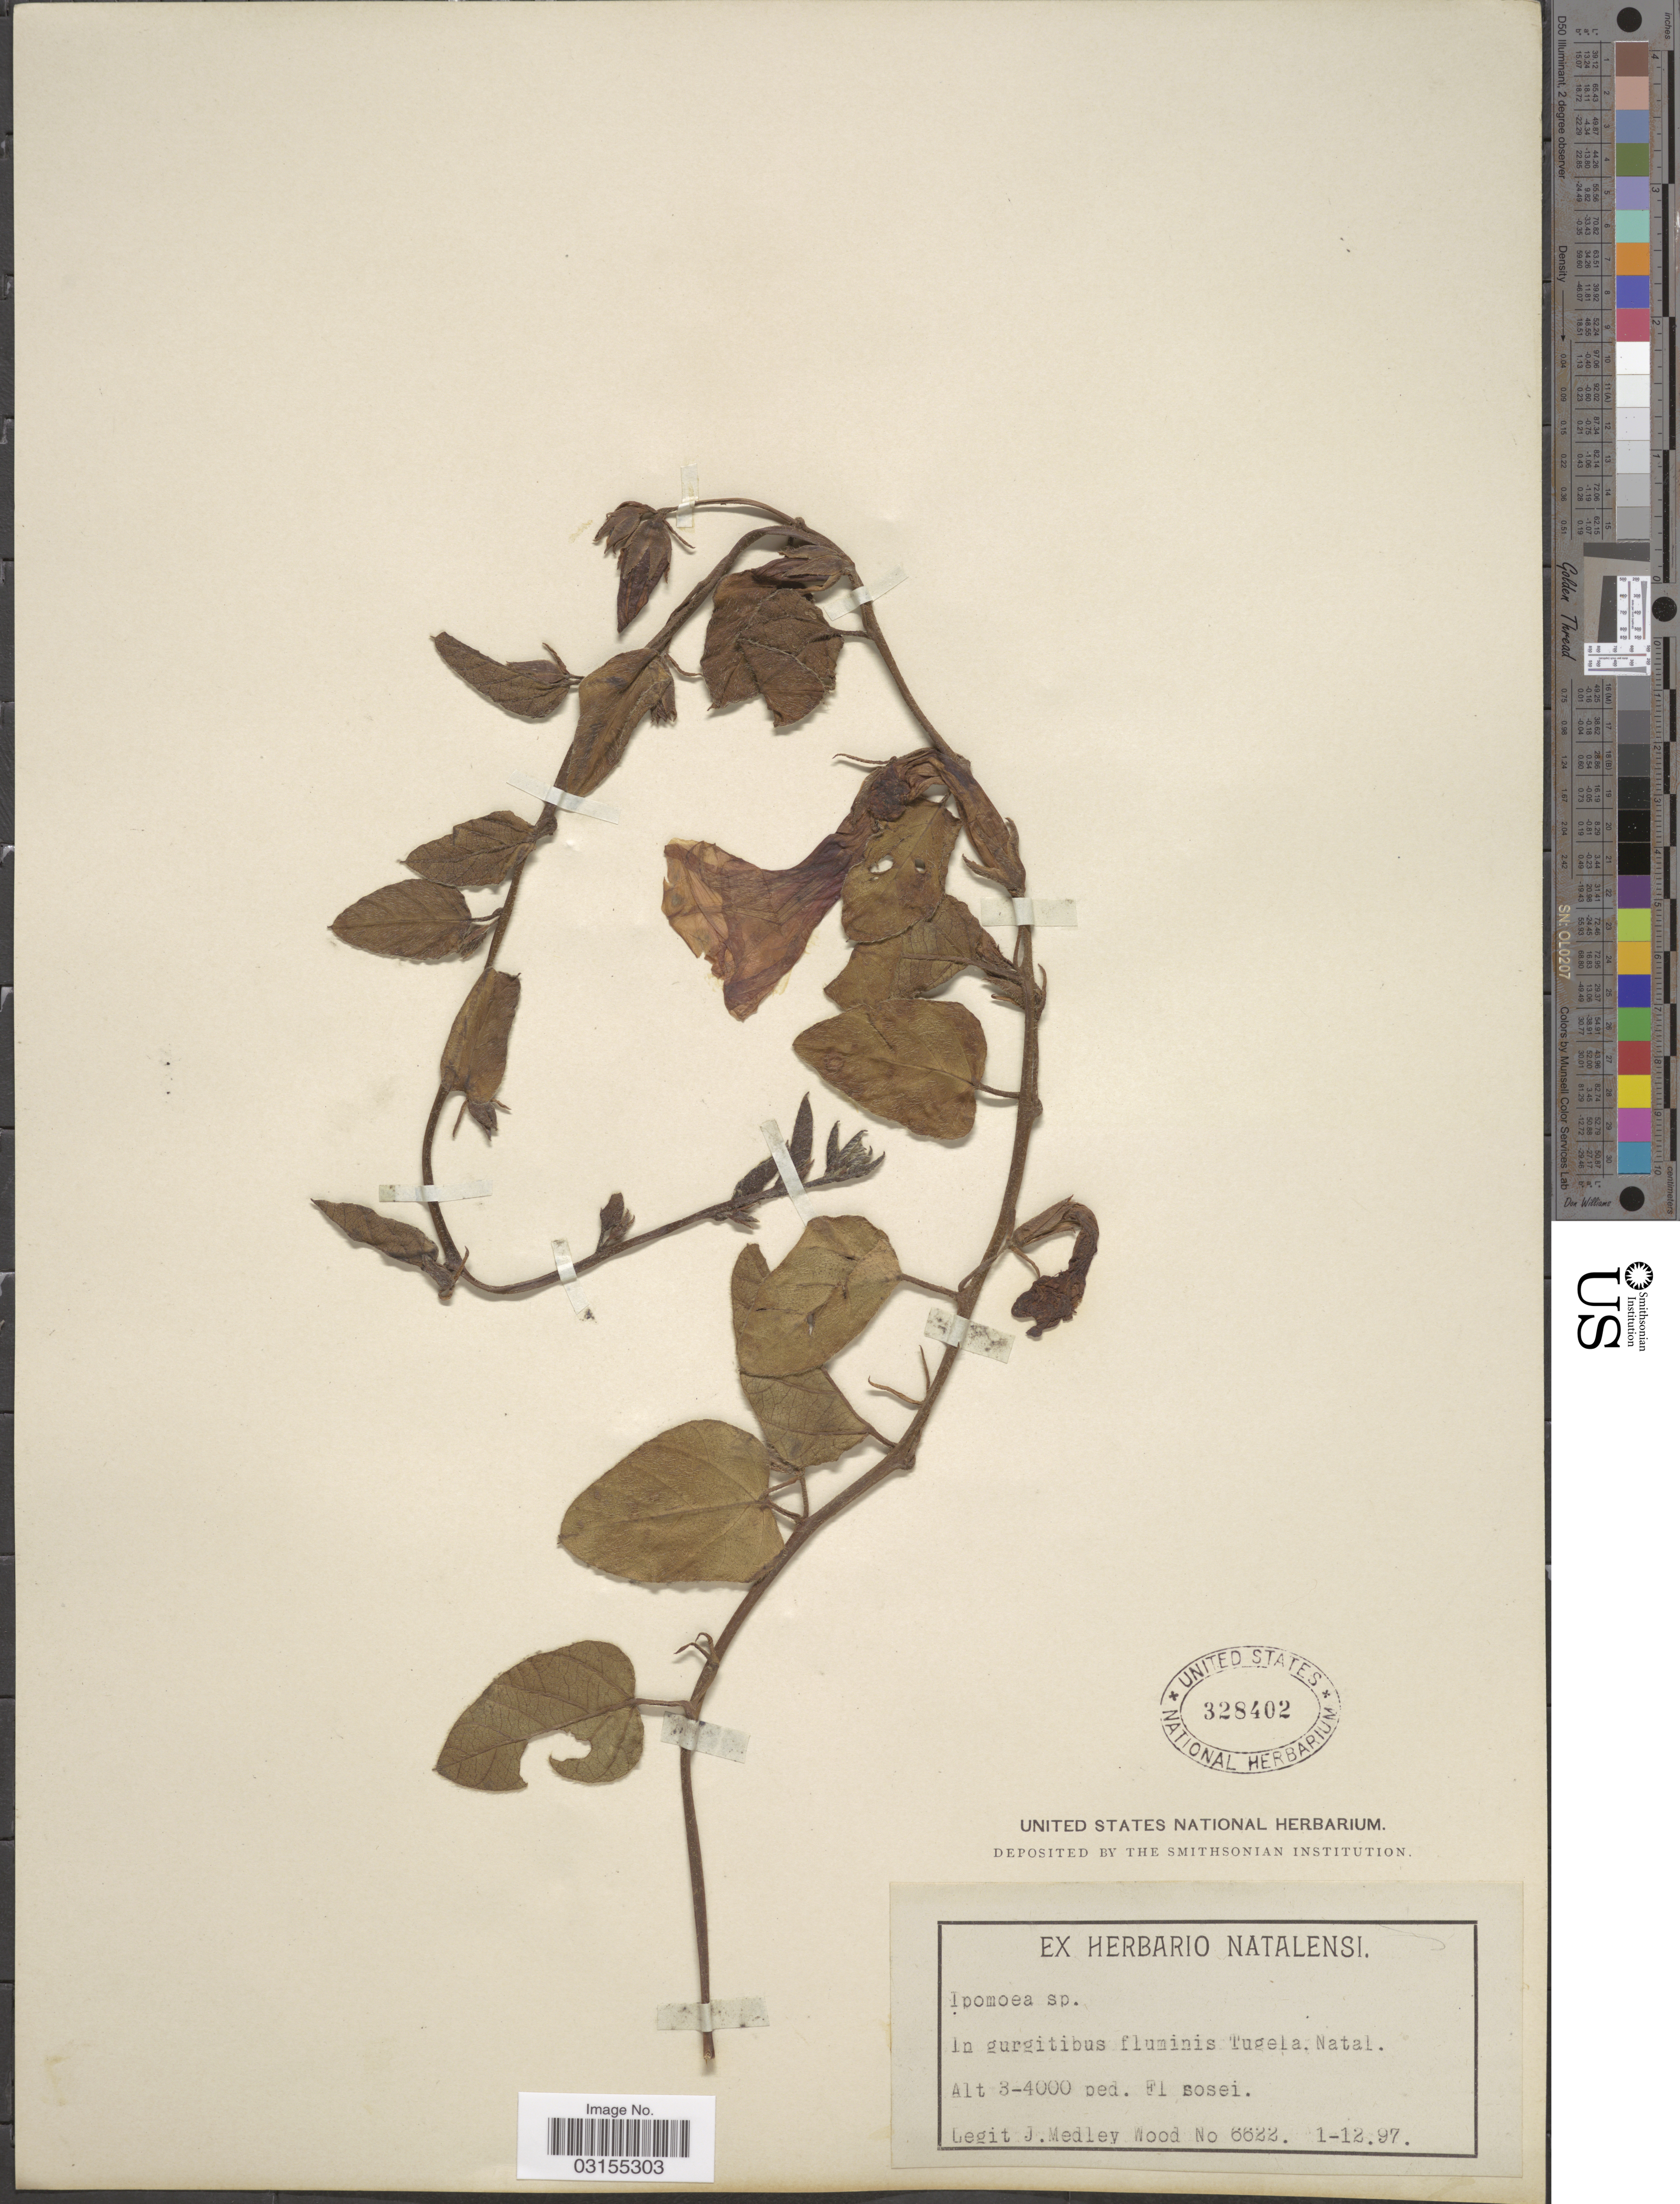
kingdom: Plantae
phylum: Tracheophyta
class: Magnoliopsida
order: Solanales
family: Convolvulaceae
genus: Ipomoea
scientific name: Ipomoea sp.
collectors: J. Medley Wood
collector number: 6622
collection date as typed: Transcribed d/m/y: 1/12/97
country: South Africa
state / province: KwaZulu-Natal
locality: In gurgitibus fluminis Tugela. Natal.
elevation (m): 914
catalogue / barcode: US 328402